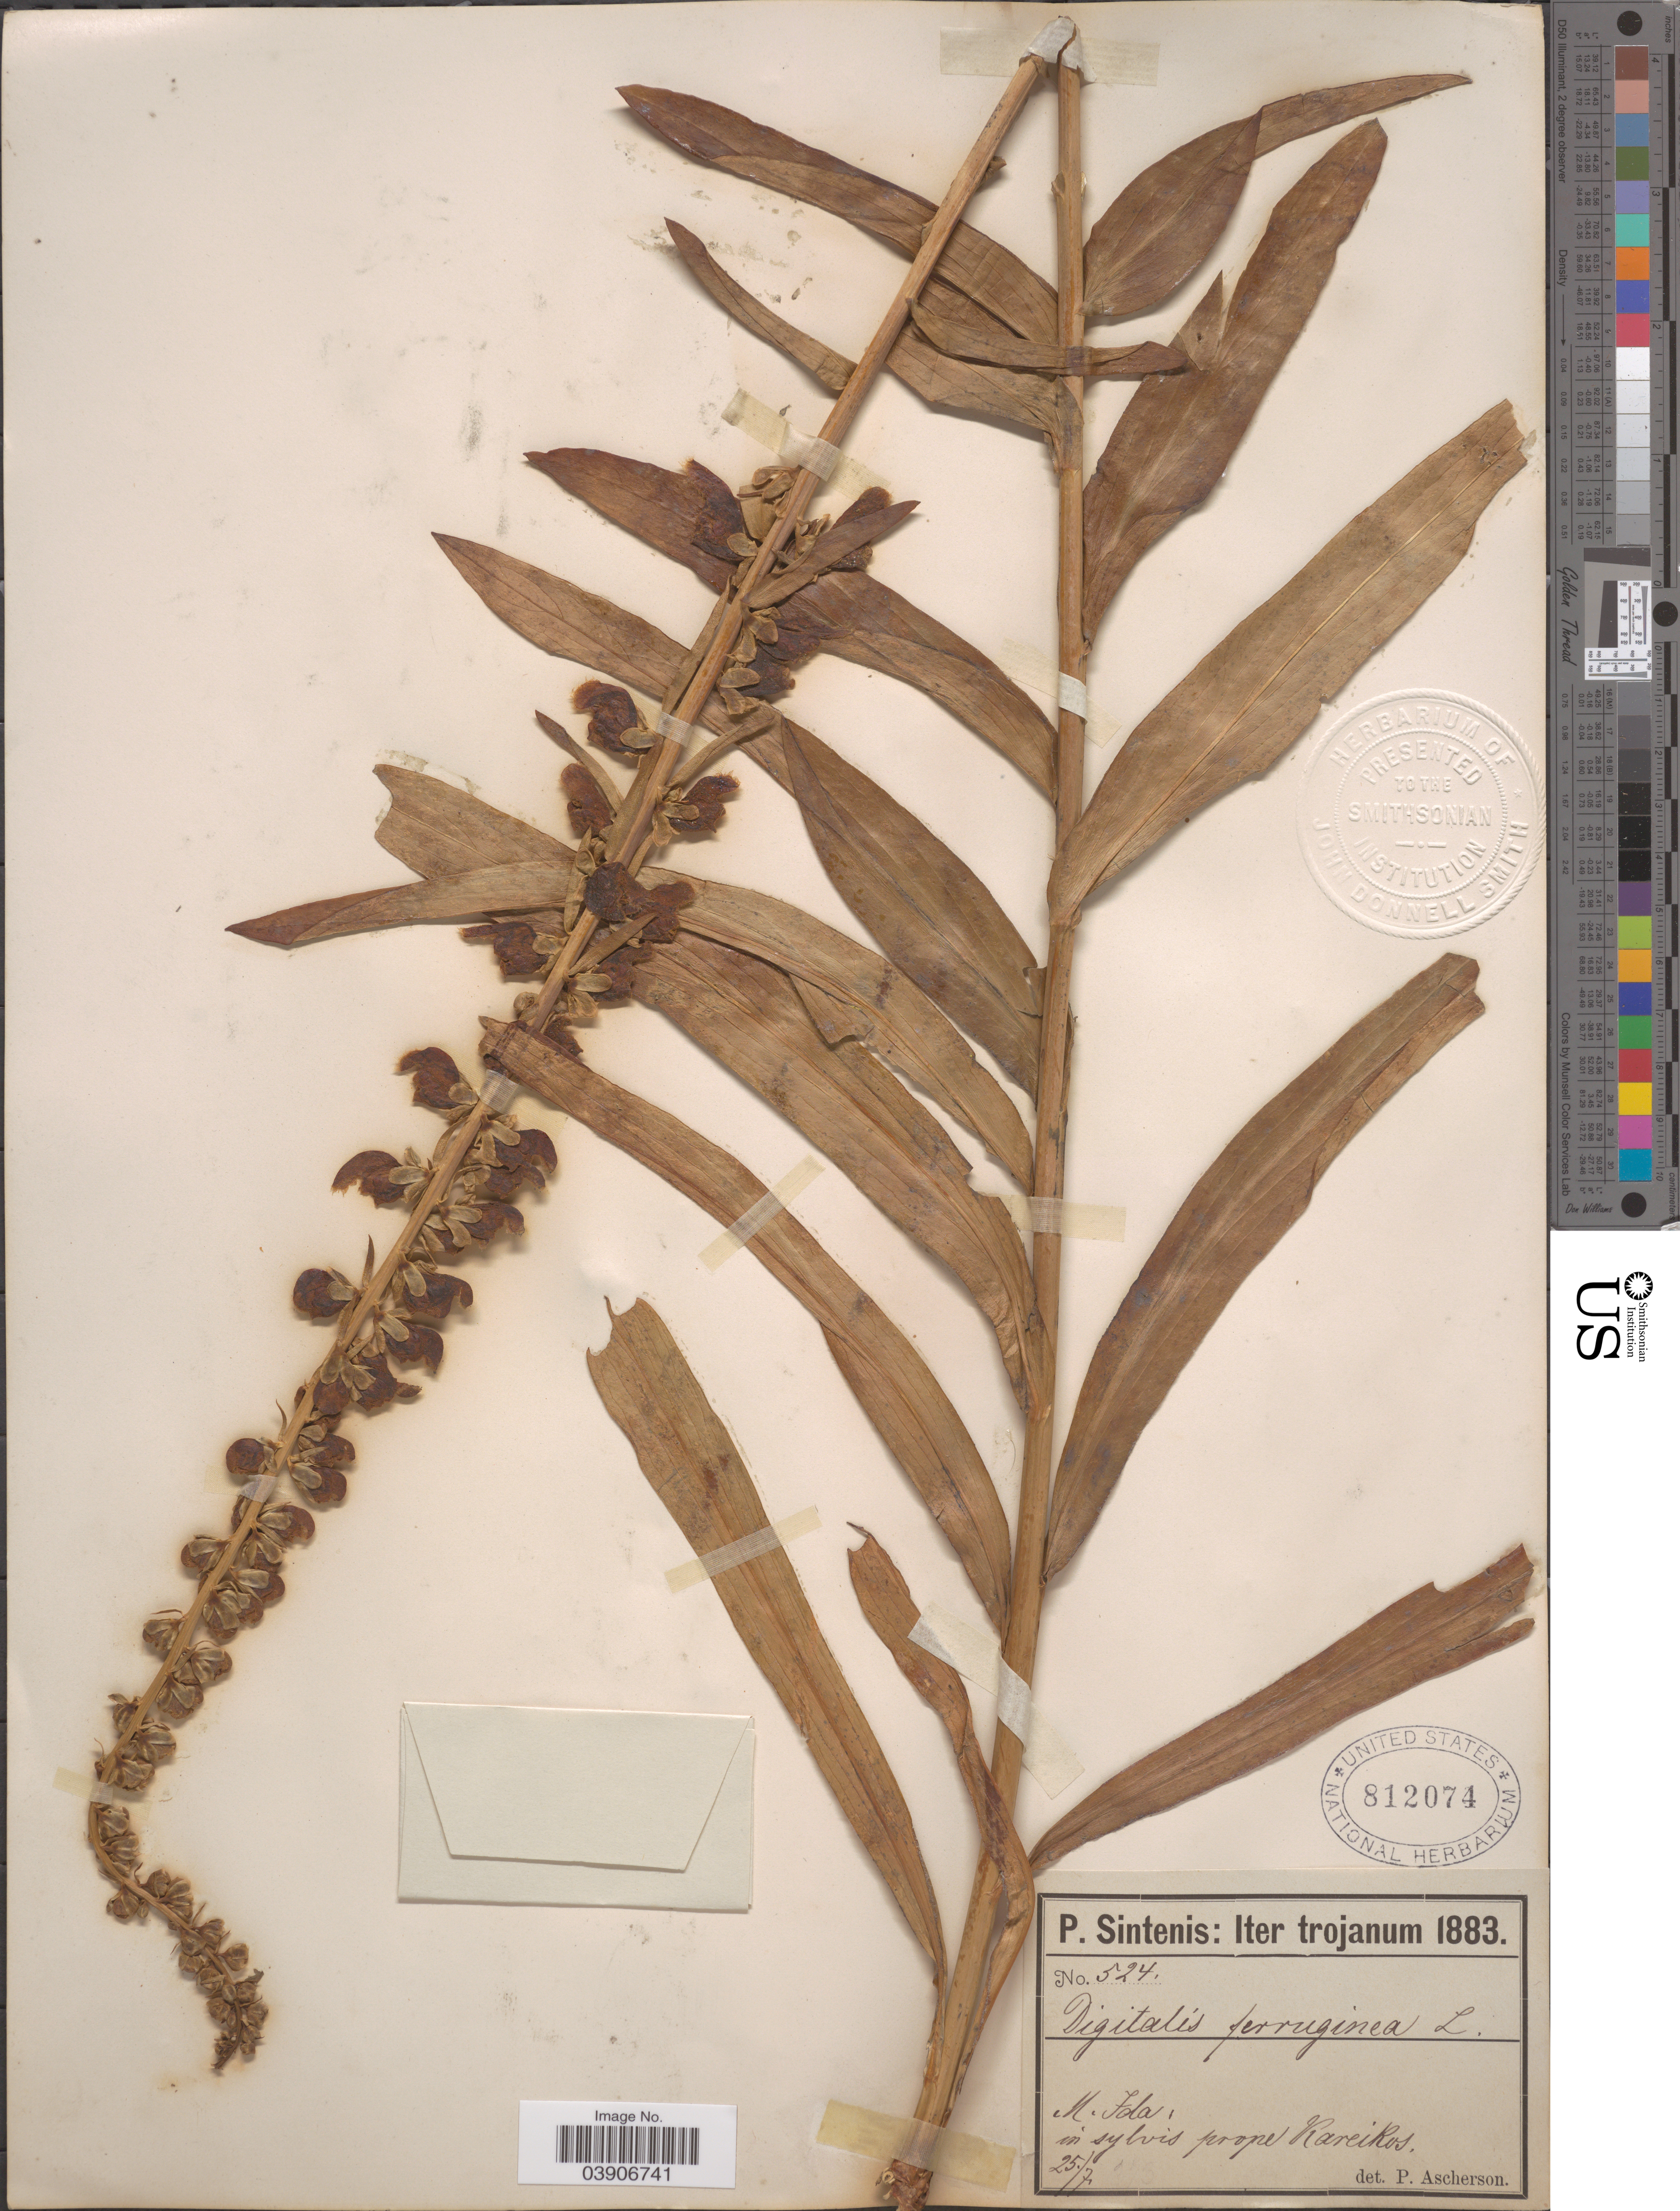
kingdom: Plantae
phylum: Tracheophyta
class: Magnoliopsida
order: Lamiales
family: Plantaginaceae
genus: Digitalis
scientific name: Digitalis ferruginea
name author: L.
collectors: P. Sintenis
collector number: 524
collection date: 1883-07-25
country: Turkey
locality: Iter Trojanum. N. Fola [interpreted], in sylvis prope Kareikos.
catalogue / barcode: US 812074